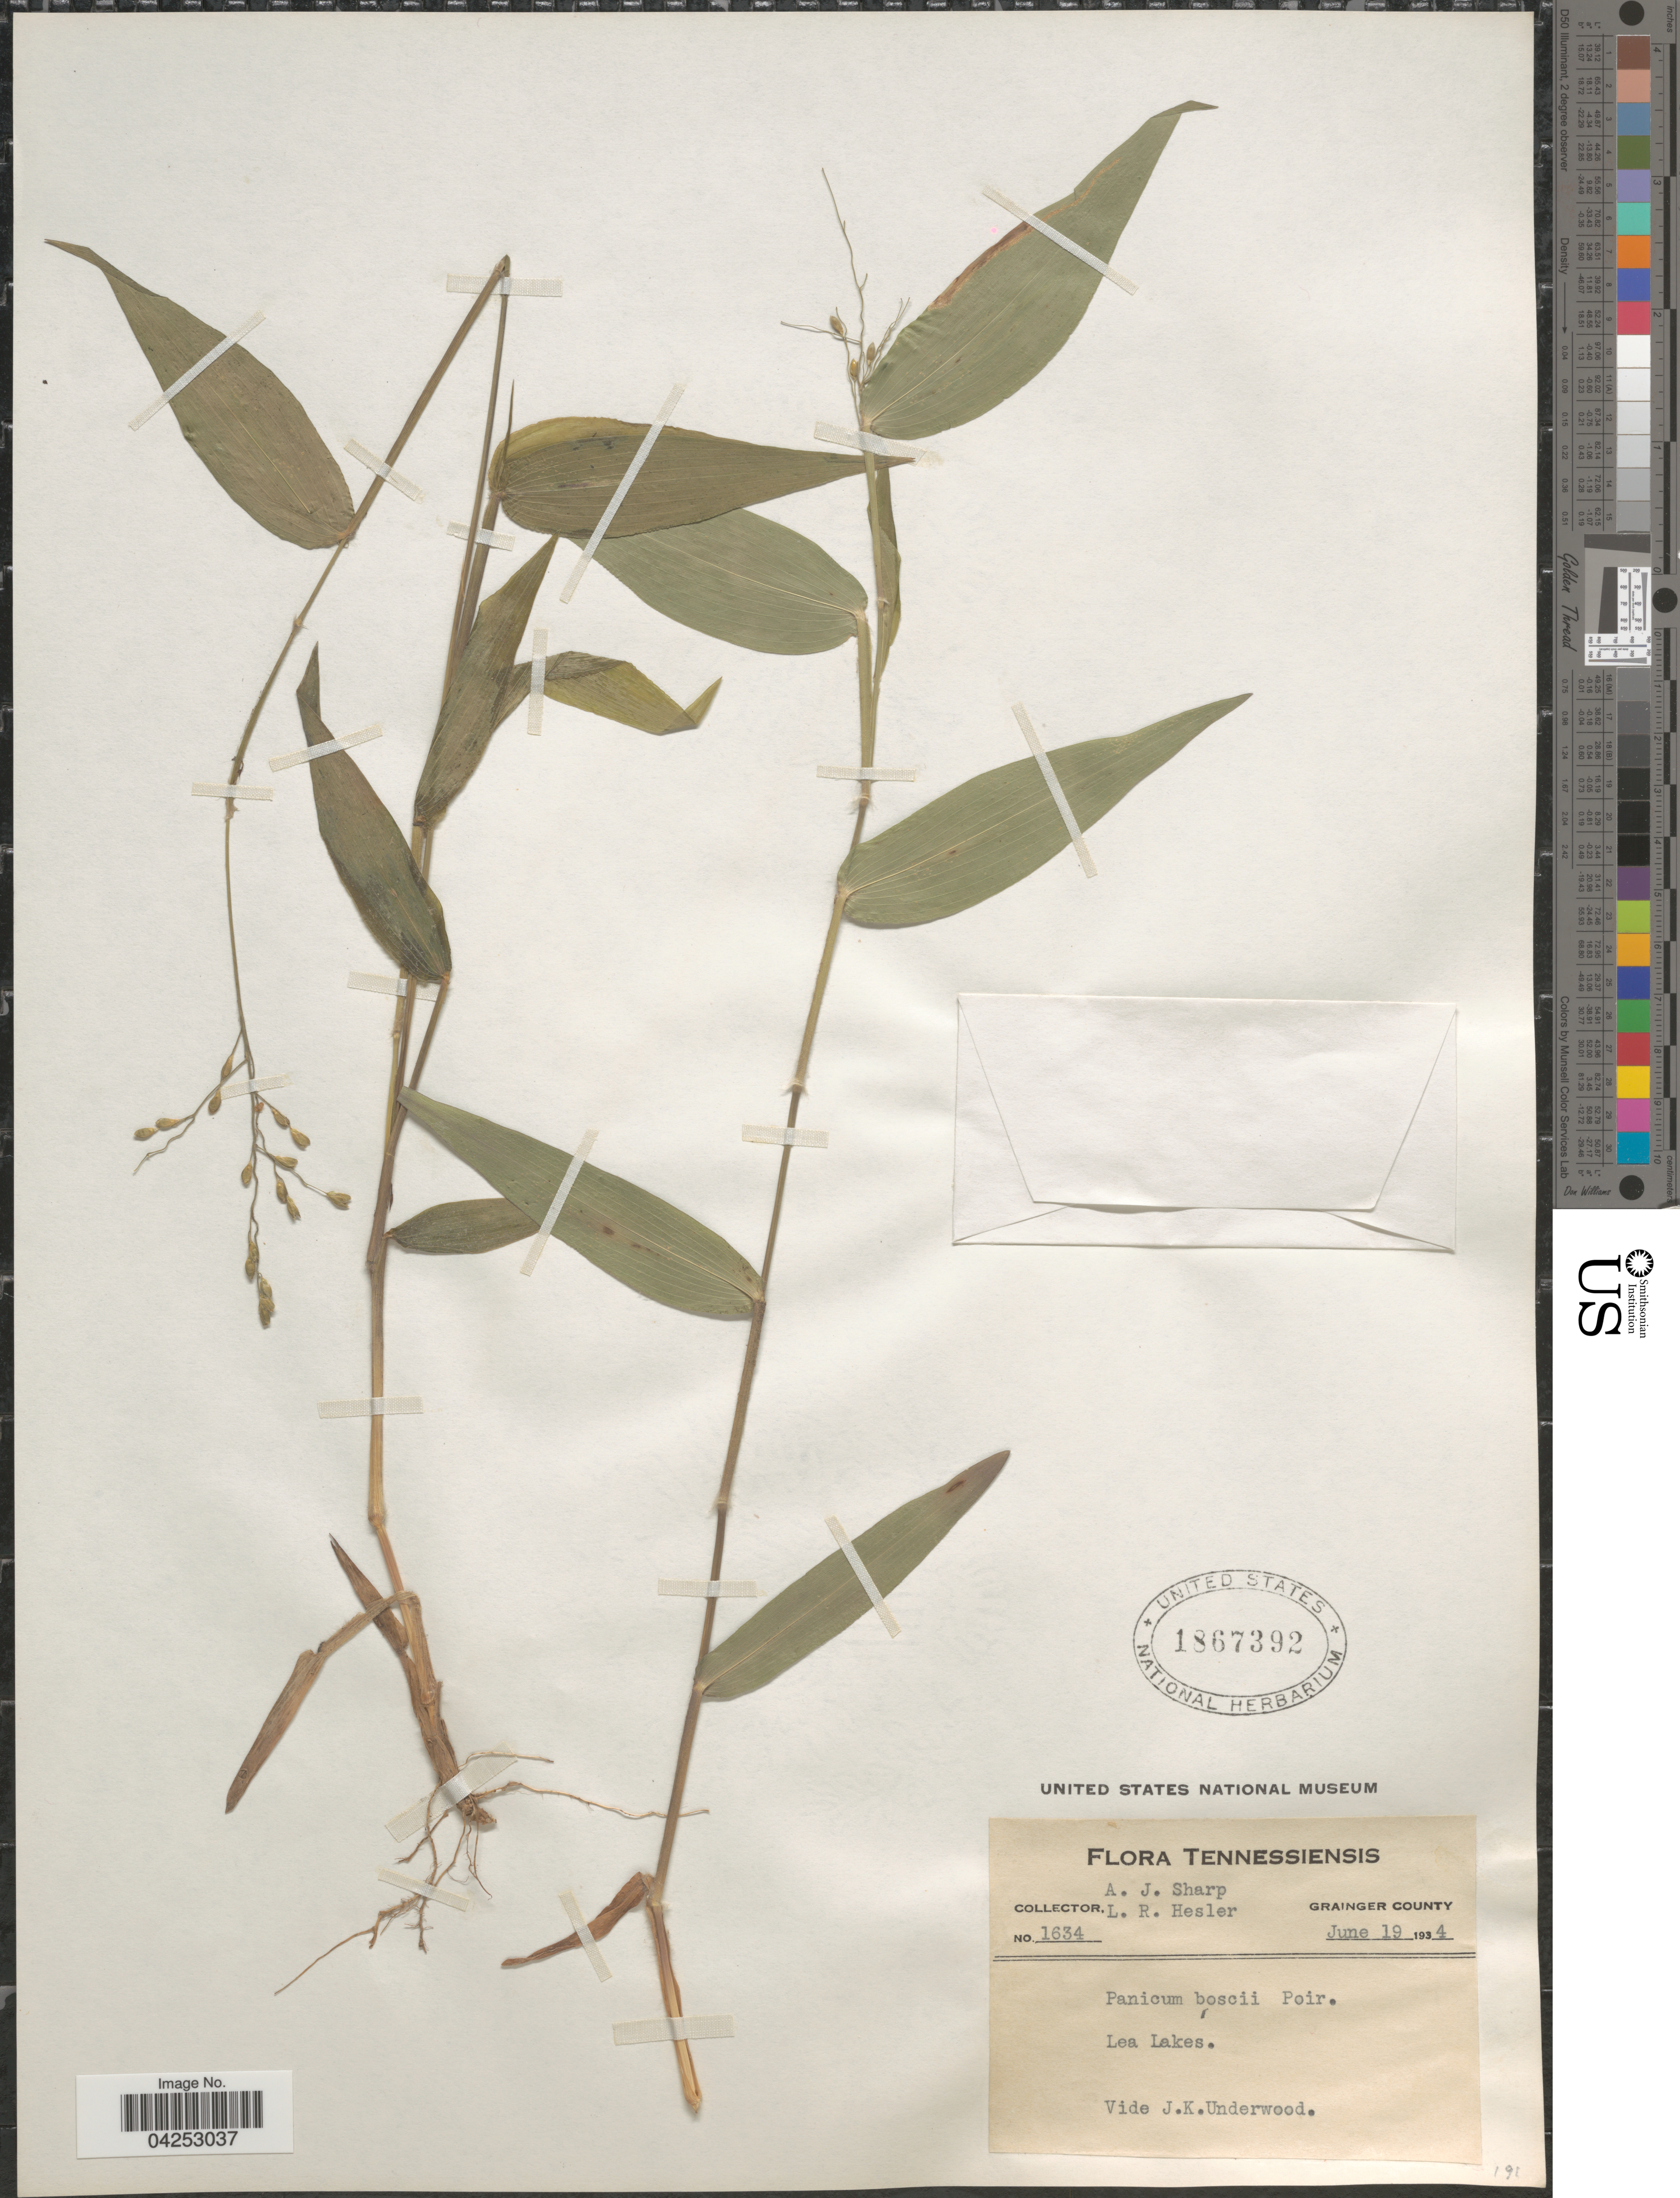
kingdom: Plantae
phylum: Tracheophyta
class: Liliopsida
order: Poales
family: Poaceae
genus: Dichanthelium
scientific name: Dichanthelium boscii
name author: (Poir.) Gould & C.A. Clark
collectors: A. J. Sharp & L. Hesler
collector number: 1634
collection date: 1934-06-19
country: United States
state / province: Tennessee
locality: Grainger County. Lea Lakes.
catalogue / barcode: US 1867392